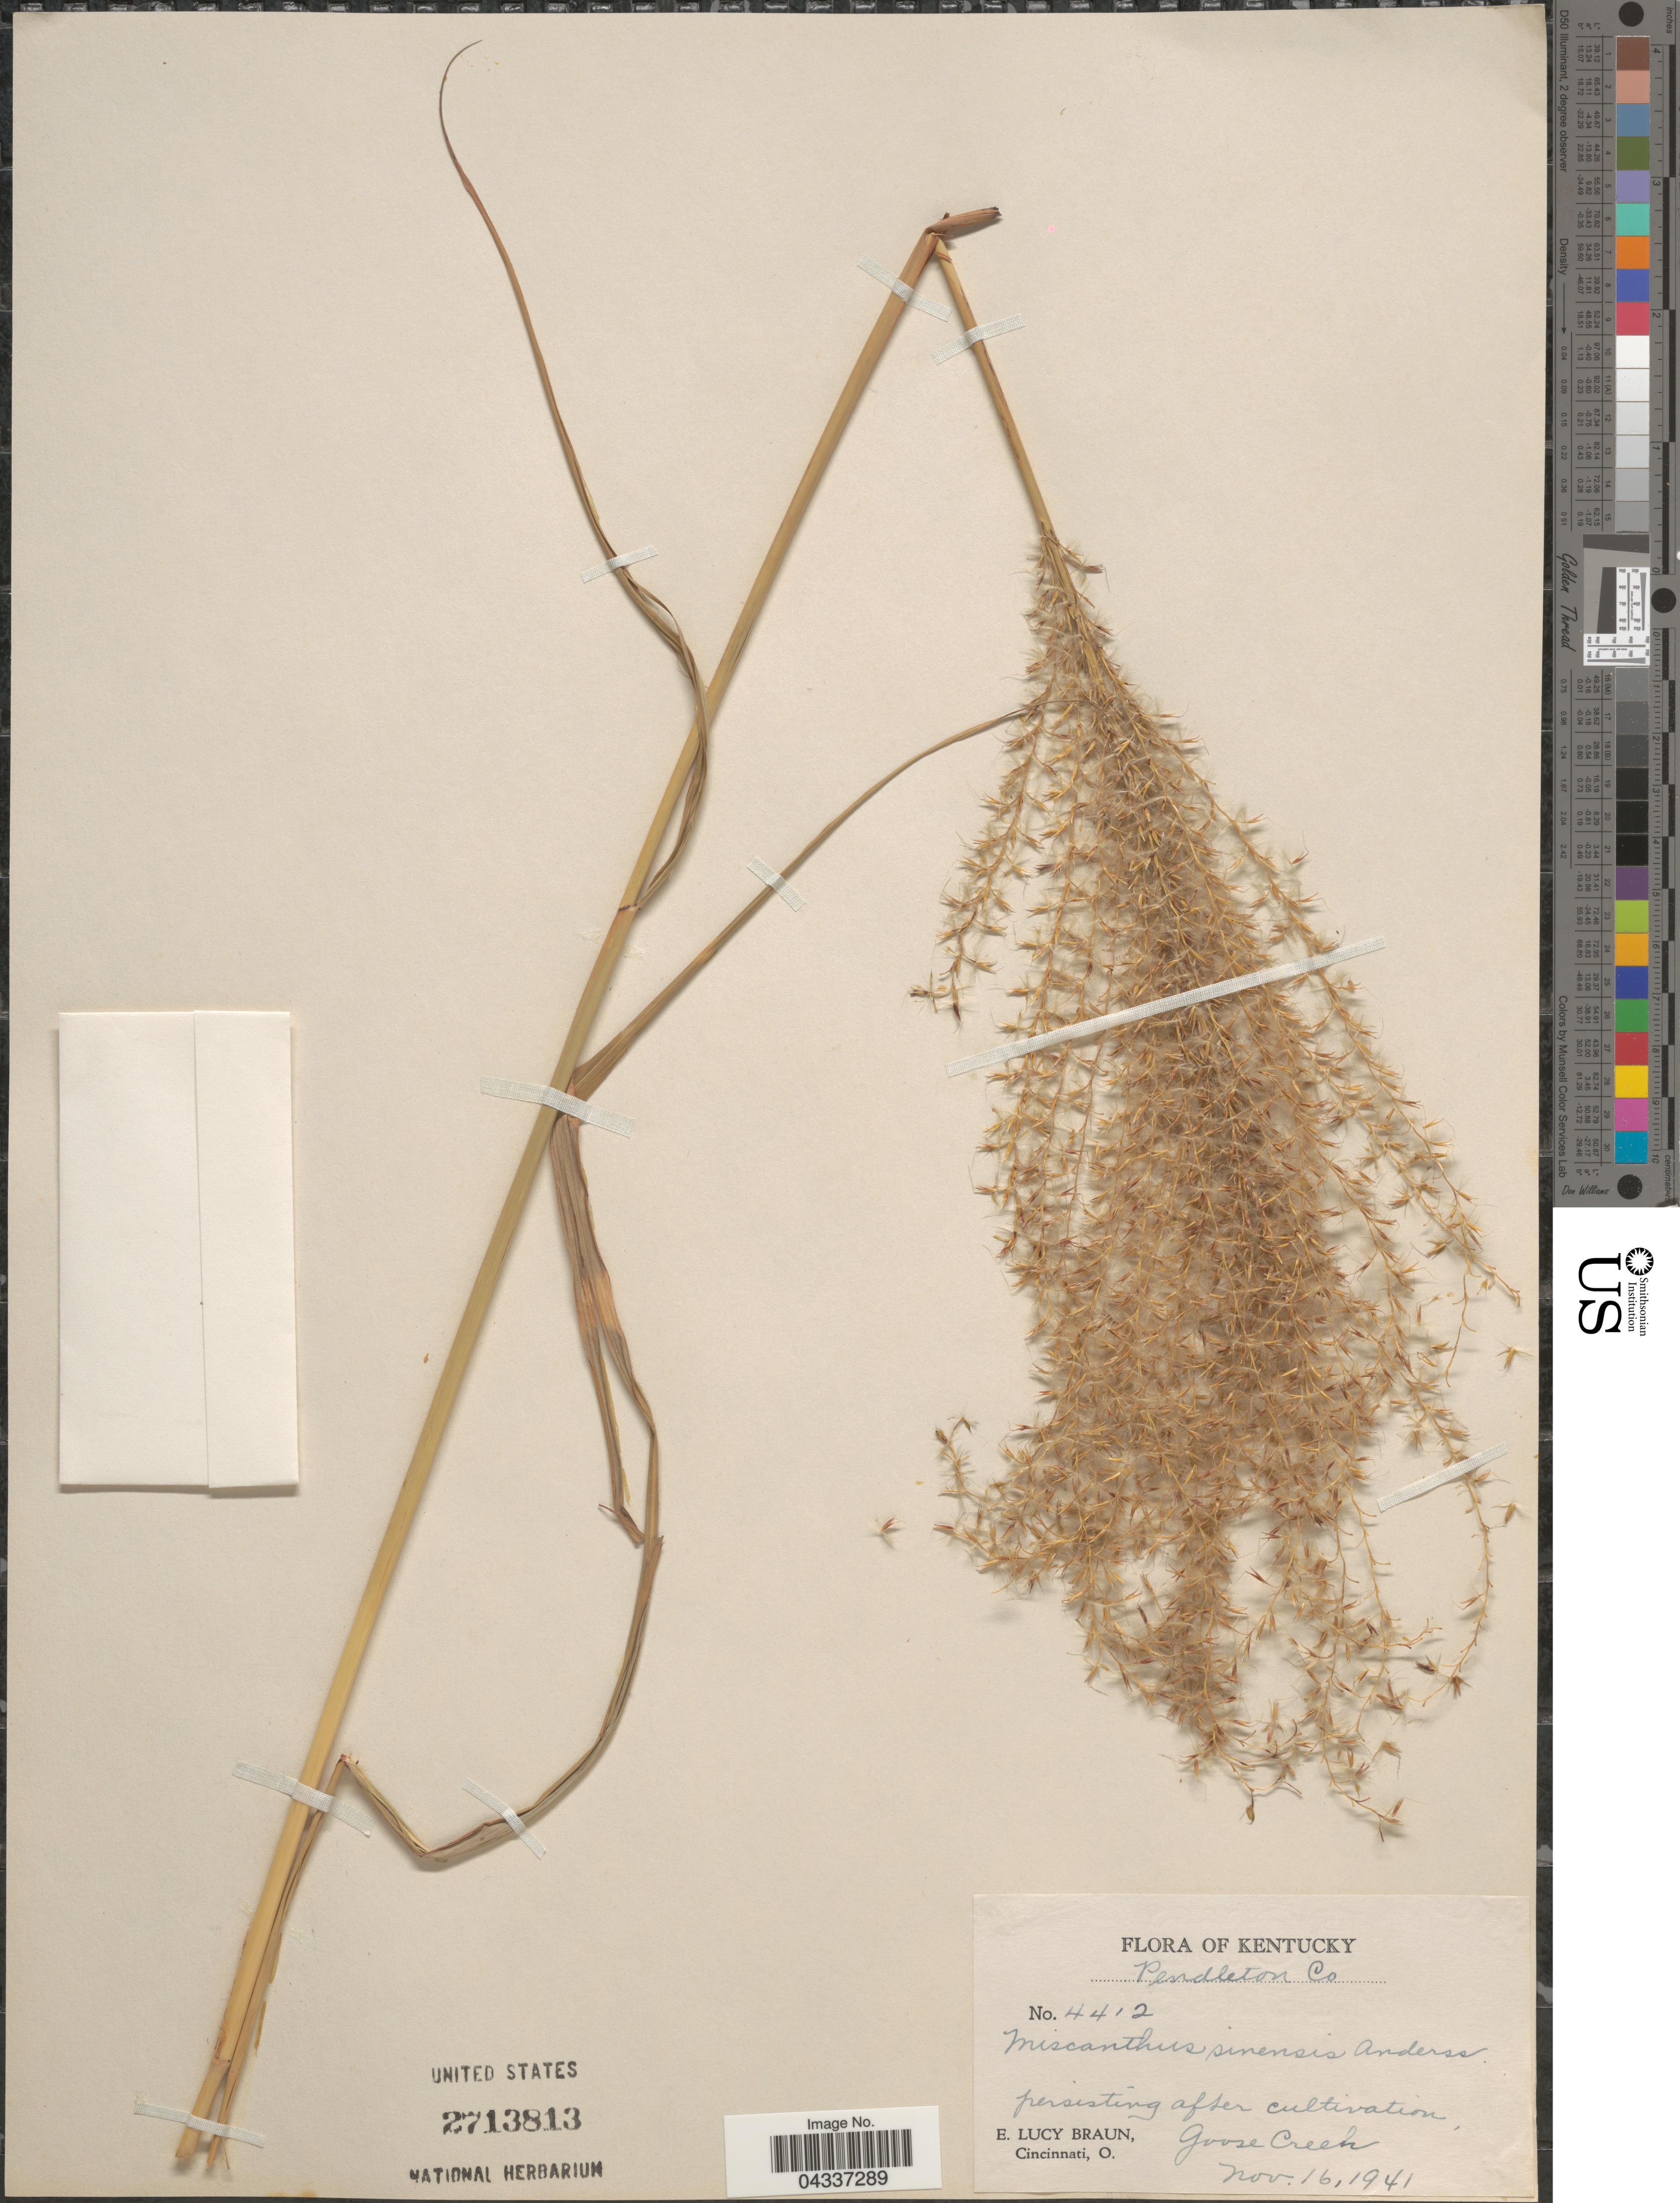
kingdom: Plantae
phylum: Tracheophyta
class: Liliopsida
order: Poales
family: Poaceae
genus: Miscanthus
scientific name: Miscanthus sinensis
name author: Andersson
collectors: E. L. Braun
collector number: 4412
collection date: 1941-11-16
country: United States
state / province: Kentucky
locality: Pendleton Co. Goose Creek.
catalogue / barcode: US 2713813